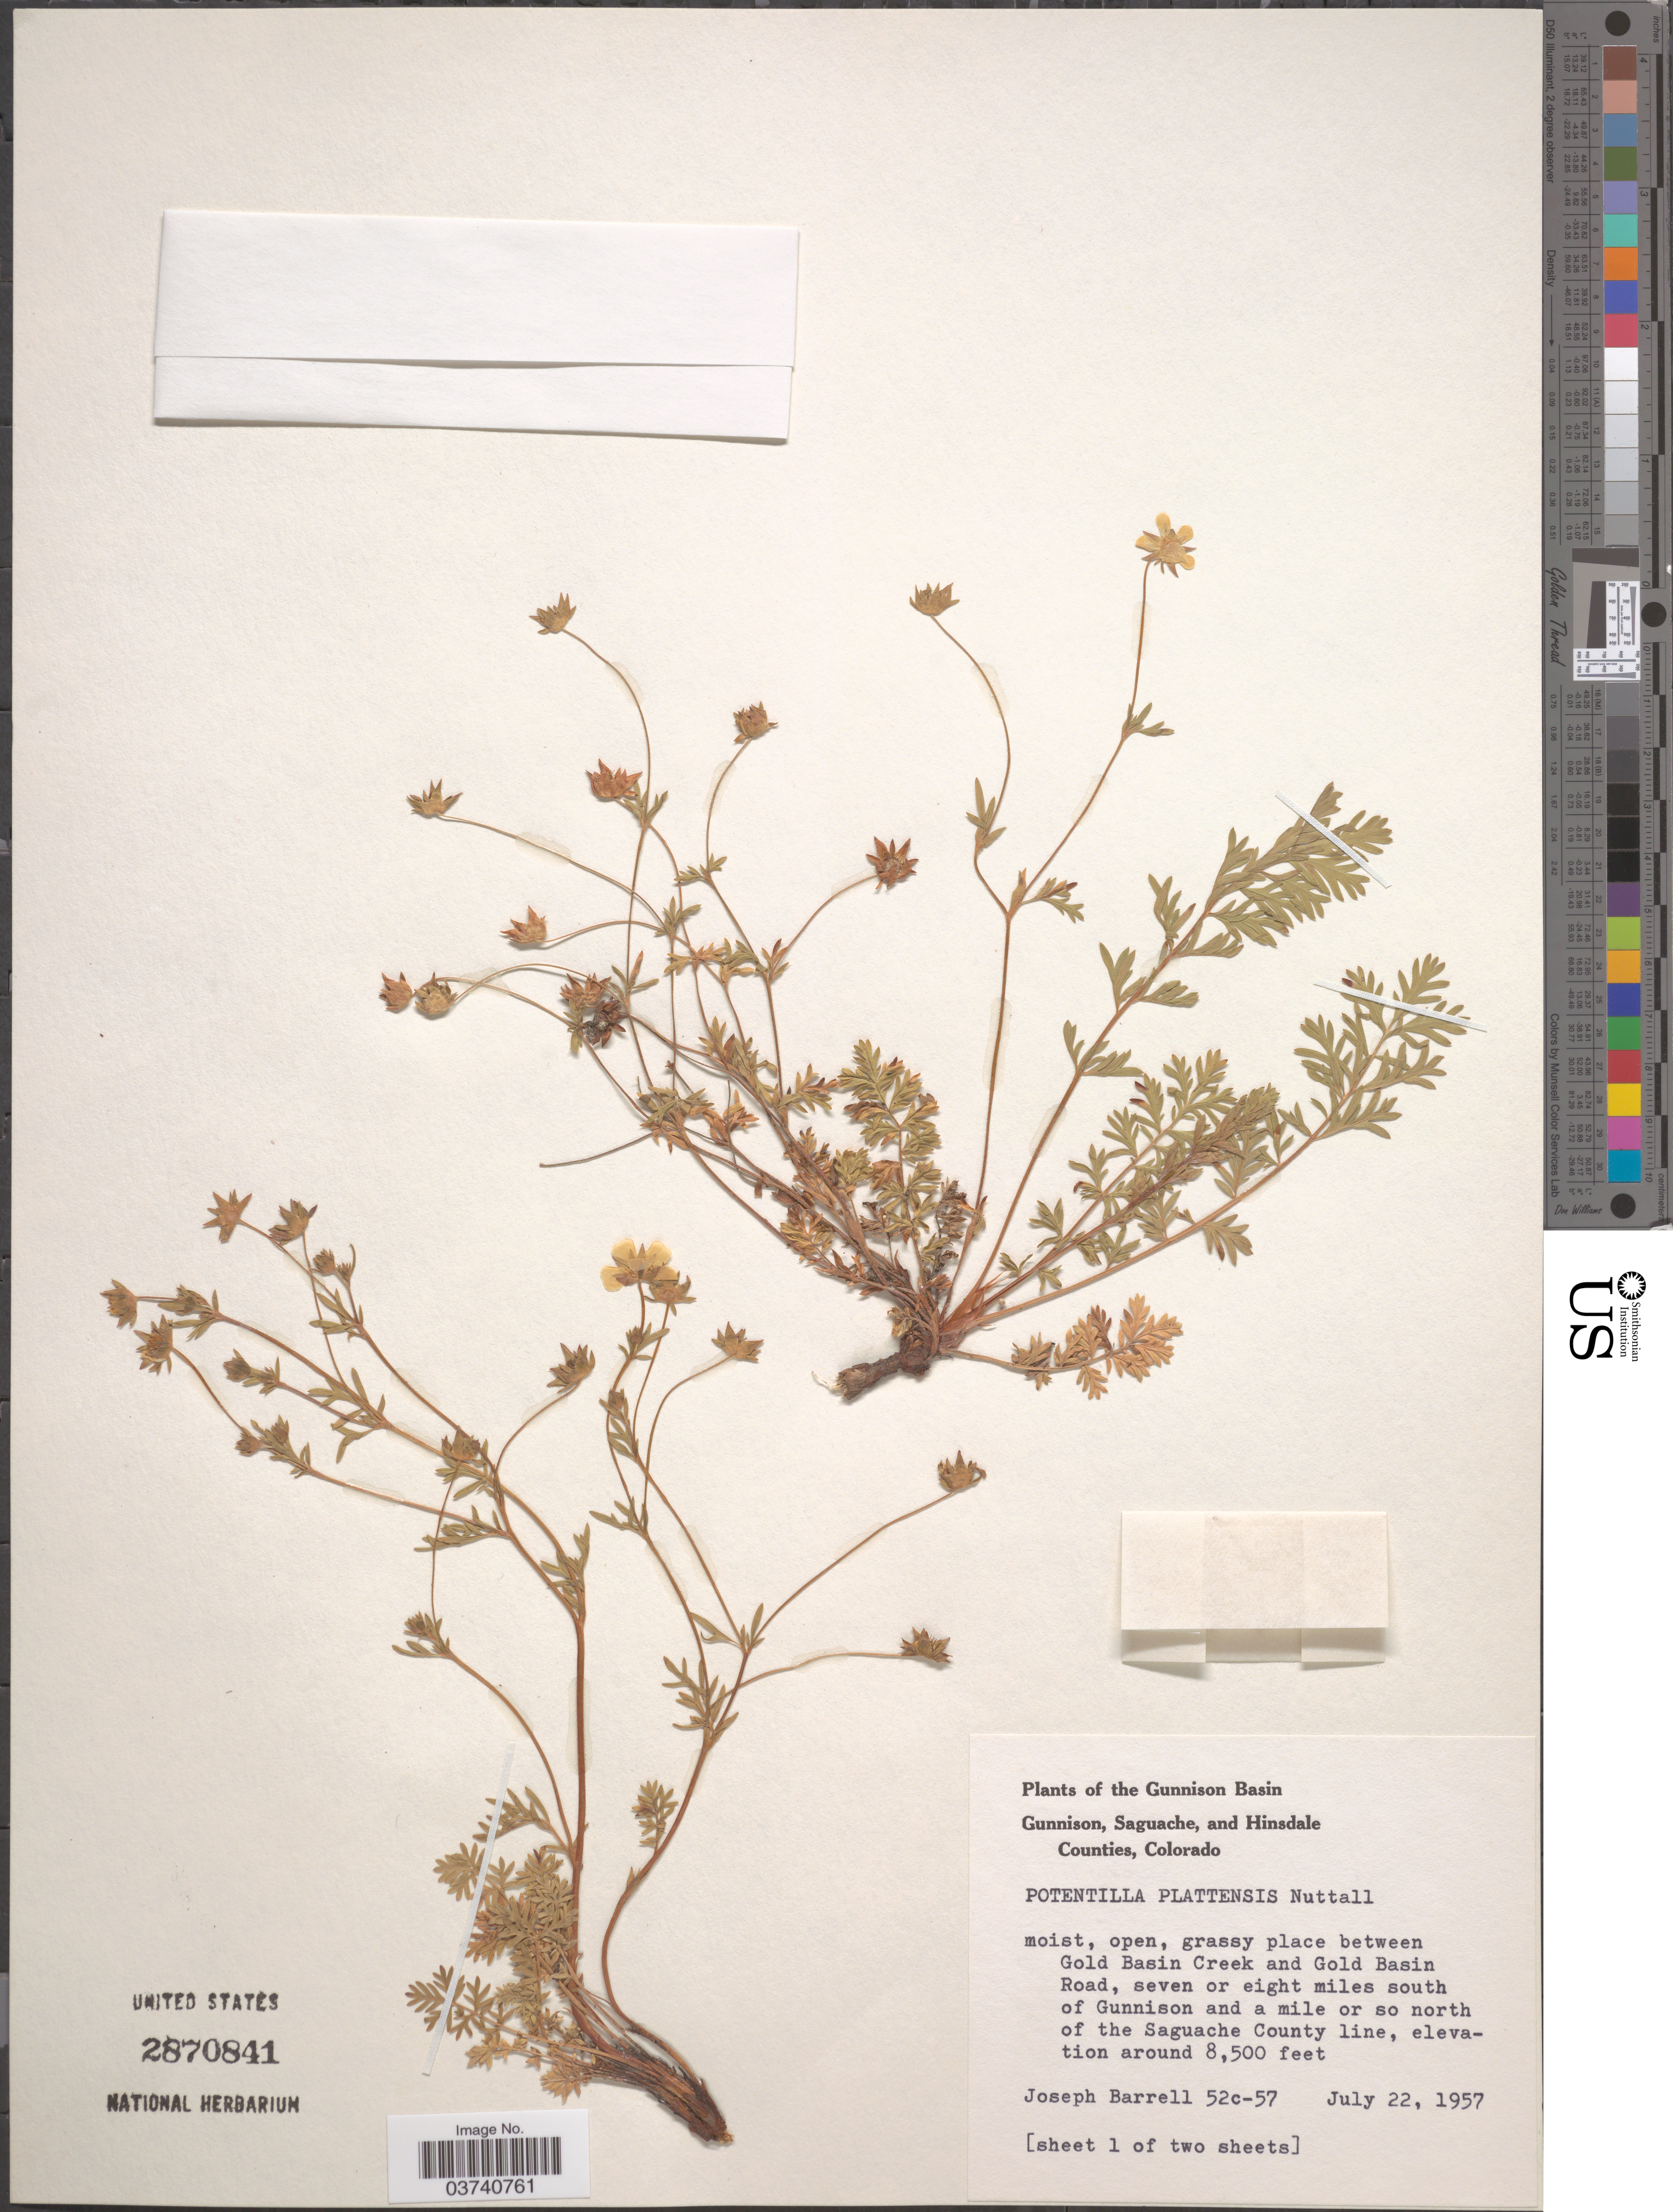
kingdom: Plantae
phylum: Tracheophyta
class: Magnoliopsida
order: Rosales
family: Rosaceae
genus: Potentilla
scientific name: Potentilla plattensis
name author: Nutt.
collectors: J. Barrell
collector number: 52c-57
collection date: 1957-07-22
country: United States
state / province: Colorado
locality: The Gunnison Basin. Between Gold Basin Creek and Gold Basin Road, seven or eight miles south of Gunnison and a mile or so north of the Saguache County line.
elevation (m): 2591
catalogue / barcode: US 2870841